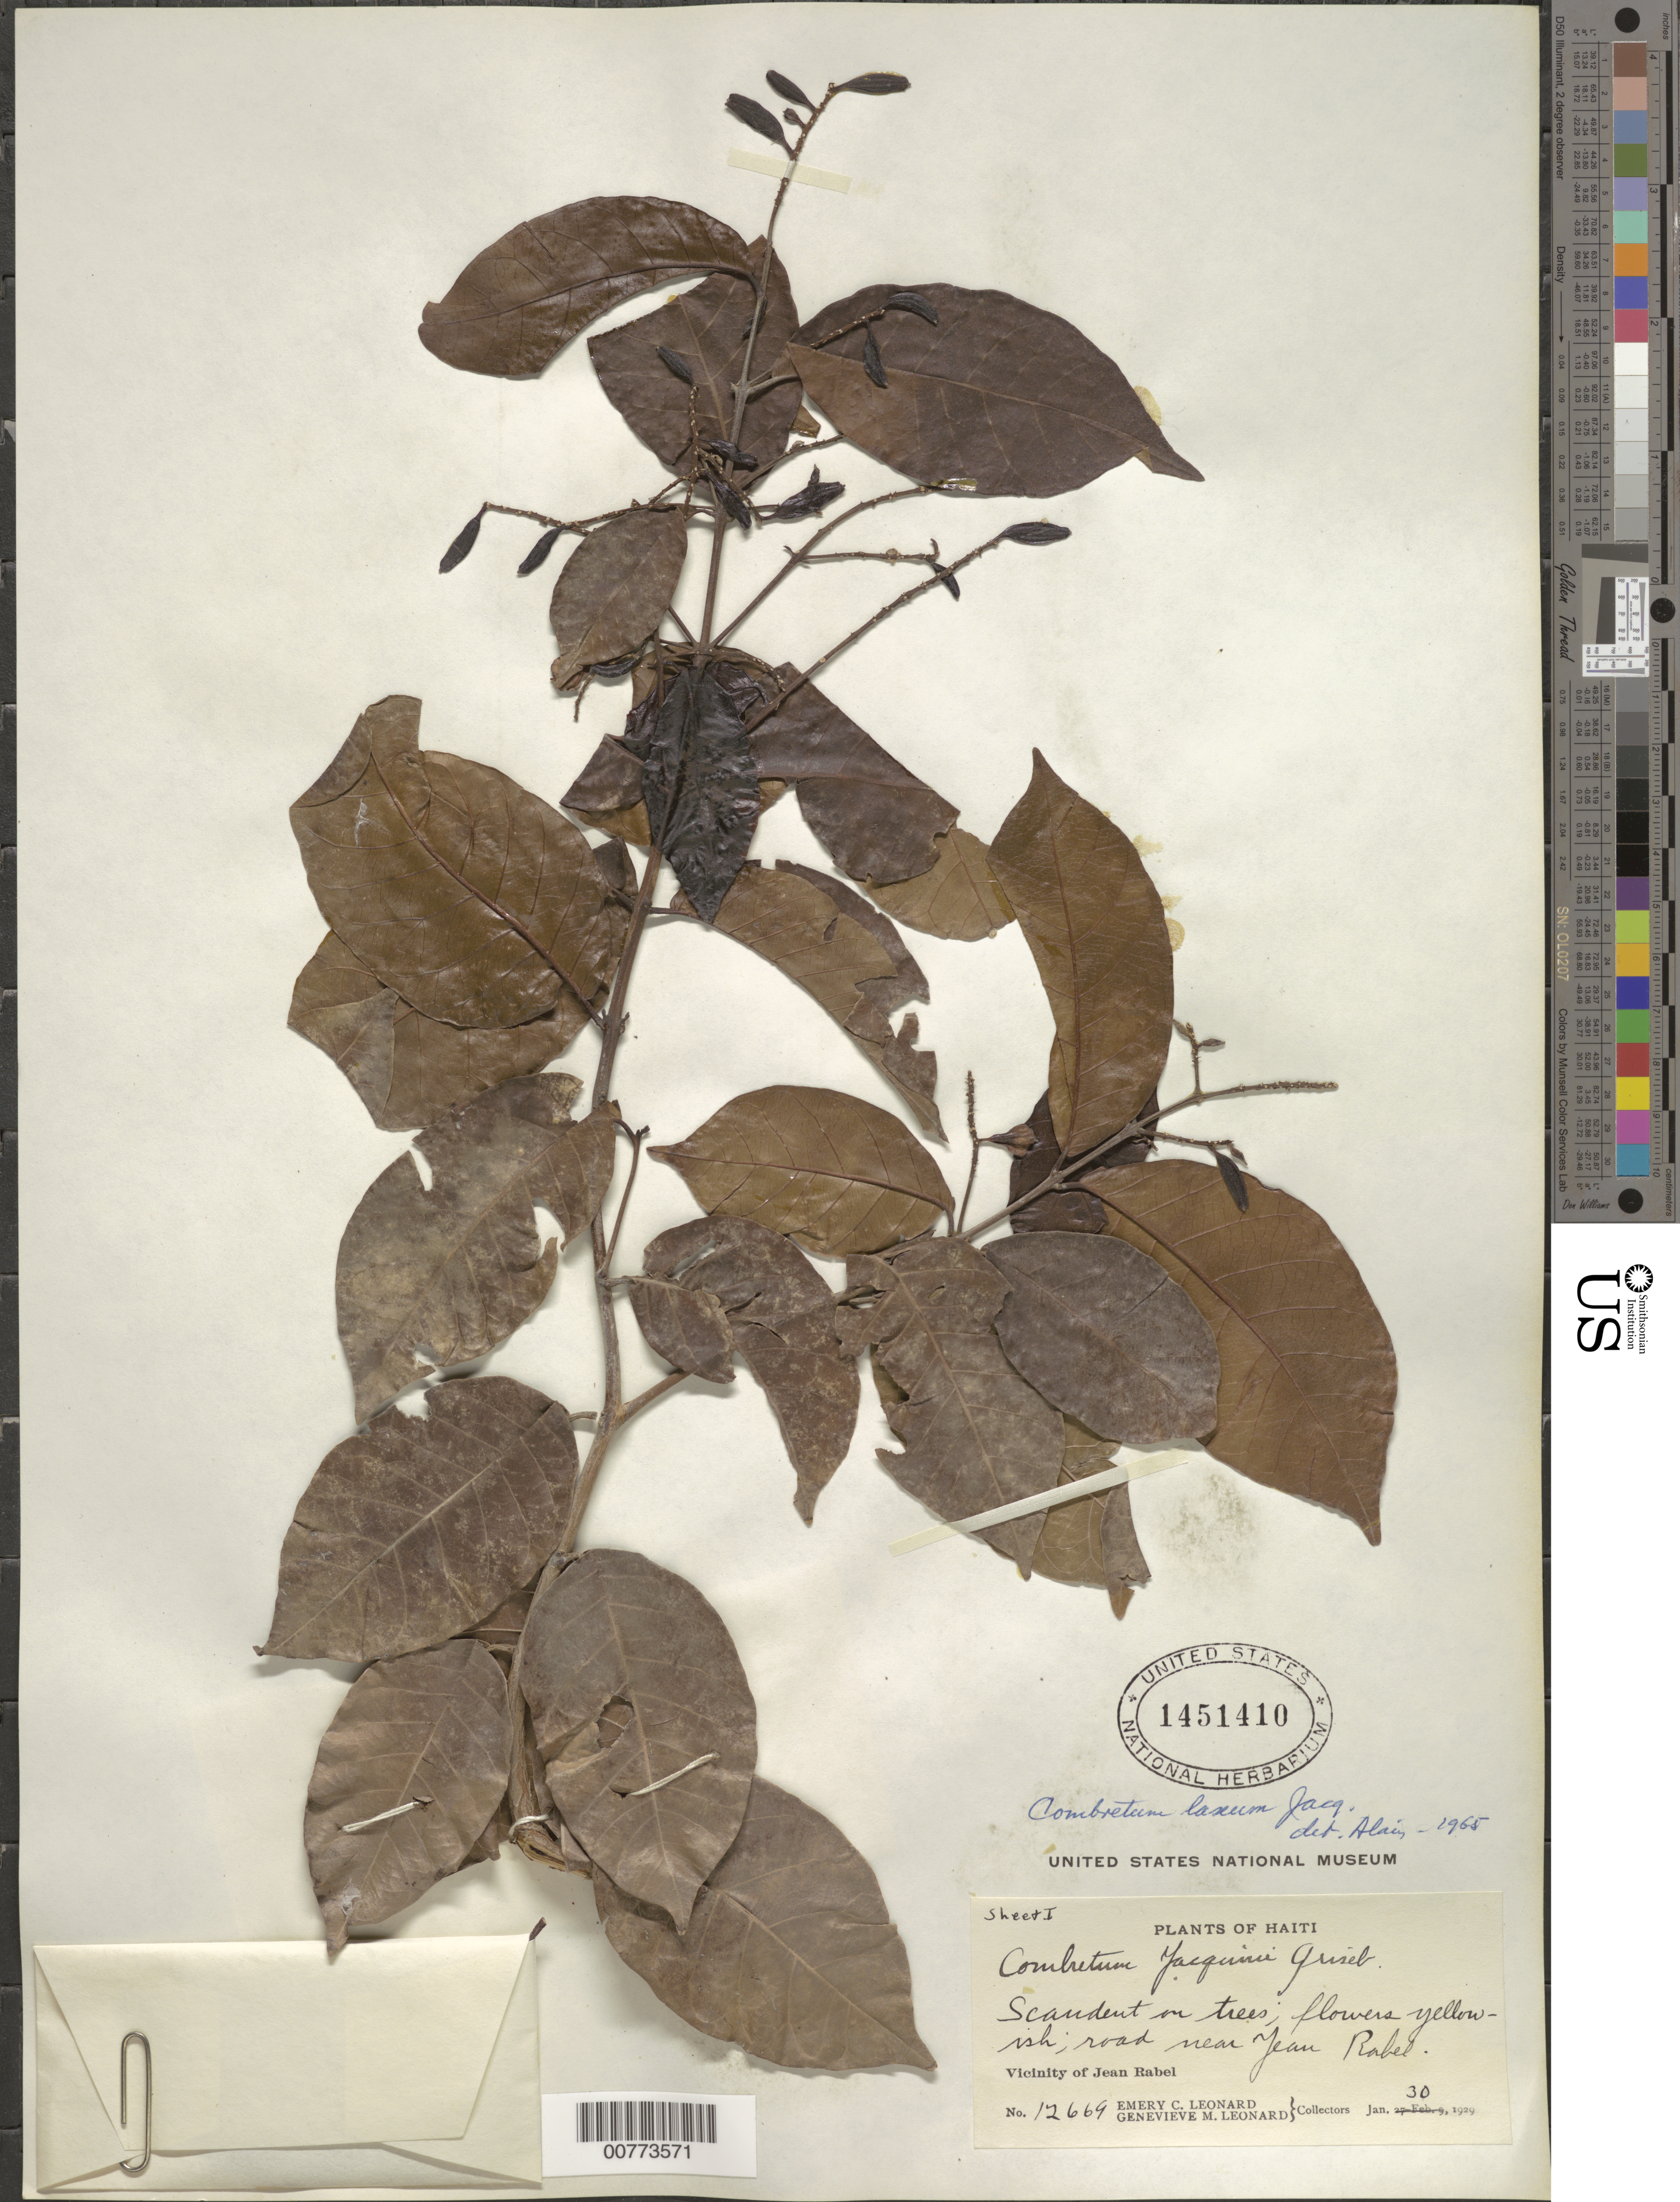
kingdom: Plantae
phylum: Tracheophyta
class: Magnoliopsida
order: Myrtales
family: Combretaceae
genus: Combretum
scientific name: Combretum laxum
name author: Jacq.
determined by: Liogier, Alain H.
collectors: E. C. Leonard & G. M. Leonard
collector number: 12669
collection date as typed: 30 Jan 1929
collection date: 1929-01-30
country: Haiti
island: Hispaniola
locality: Vicinity of Jean Rabel, road near Jean Rabel.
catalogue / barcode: US 1451410